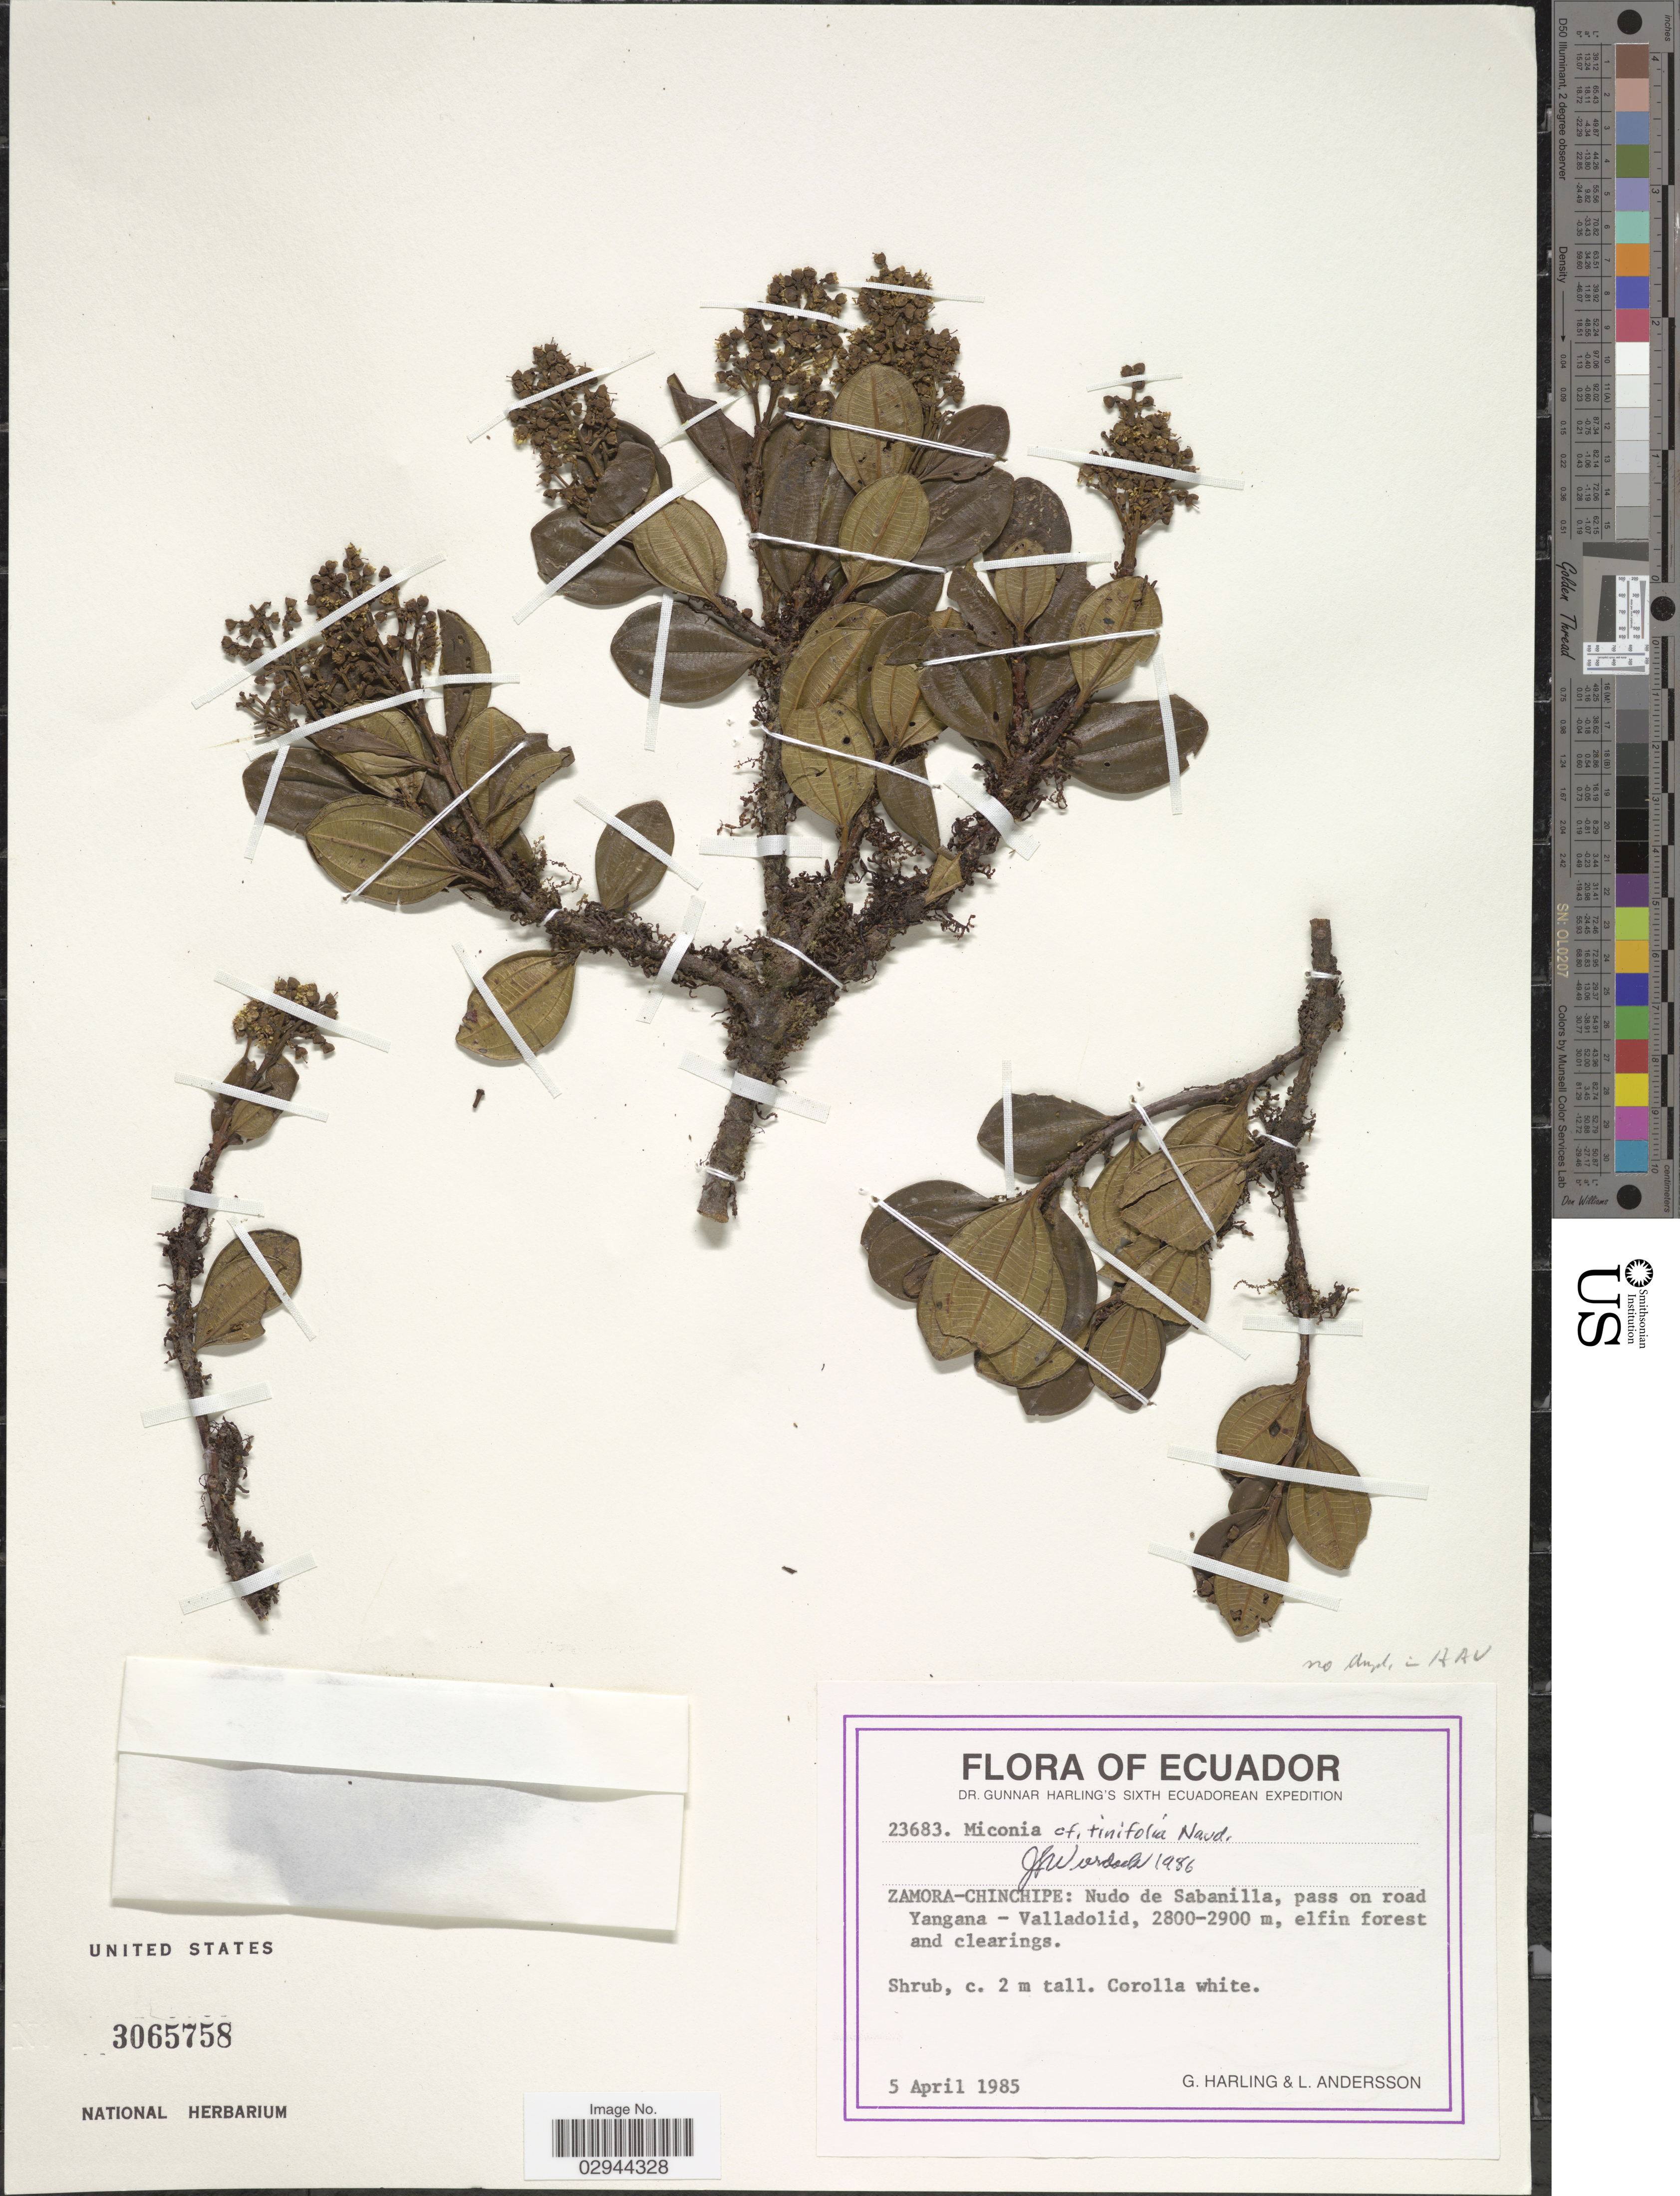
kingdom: Plantae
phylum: Tracheophyta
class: Magnoliopsida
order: Myrtales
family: Melastomataceae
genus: Miconia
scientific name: Miconia tinifolia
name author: Naudin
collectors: G. Harling & L. Andersson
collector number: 23683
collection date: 1985-04-05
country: Ecuador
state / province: Zamora-Chinchipe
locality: Nudo de Sabanilla, pass on road Yangana - Valladolid.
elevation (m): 2800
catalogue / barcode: US 3065758